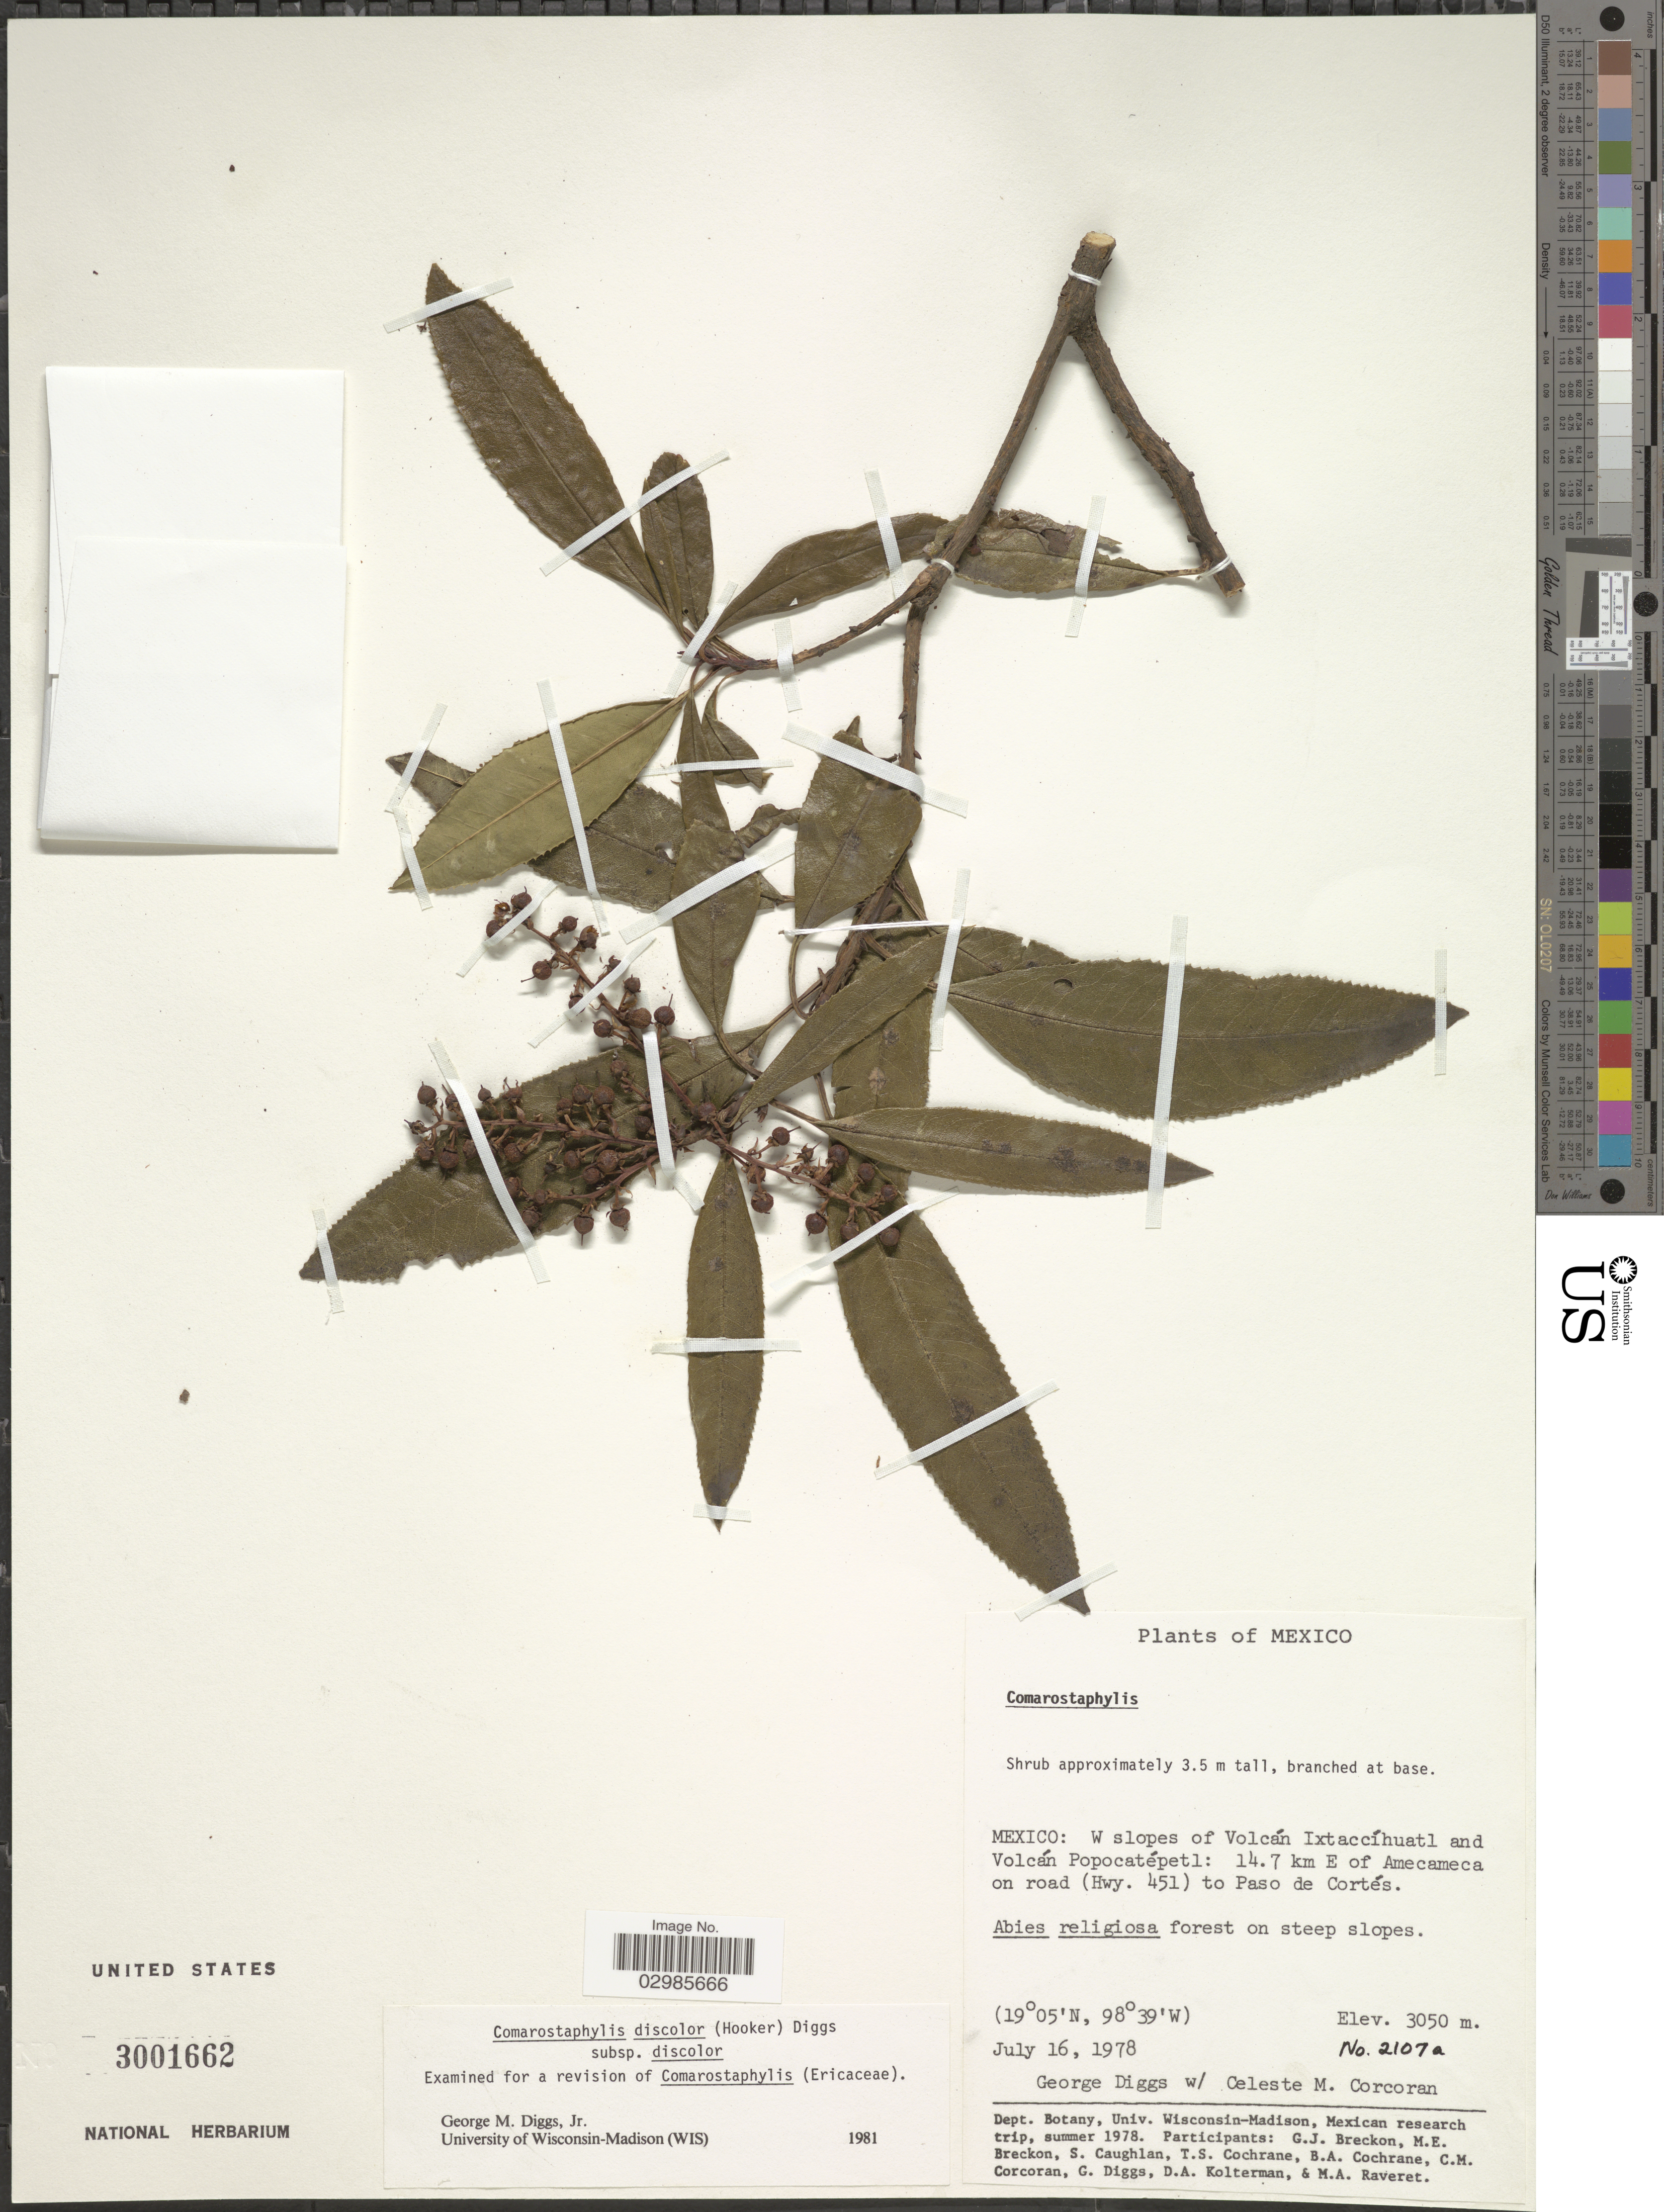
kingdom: Plantae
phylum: Tracheophyta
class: Magnoliopsida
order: Ericales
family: Ericaceae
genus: Comarostaphylis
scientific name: Comarostaphylis discolor subsp. discolor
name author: (Hook.) Diggs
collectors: G. Diggs & C. Corcoran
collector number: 2107a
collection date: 1978-07-16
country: Mexico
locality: W slopes of Volcán Ixtaccíhuatl and Volcán Popocatépetl: 14.7 km E of Amecameca on road (Hwy. 451) to Paso de Cortés.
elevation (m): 3050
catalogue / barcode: US 3001662